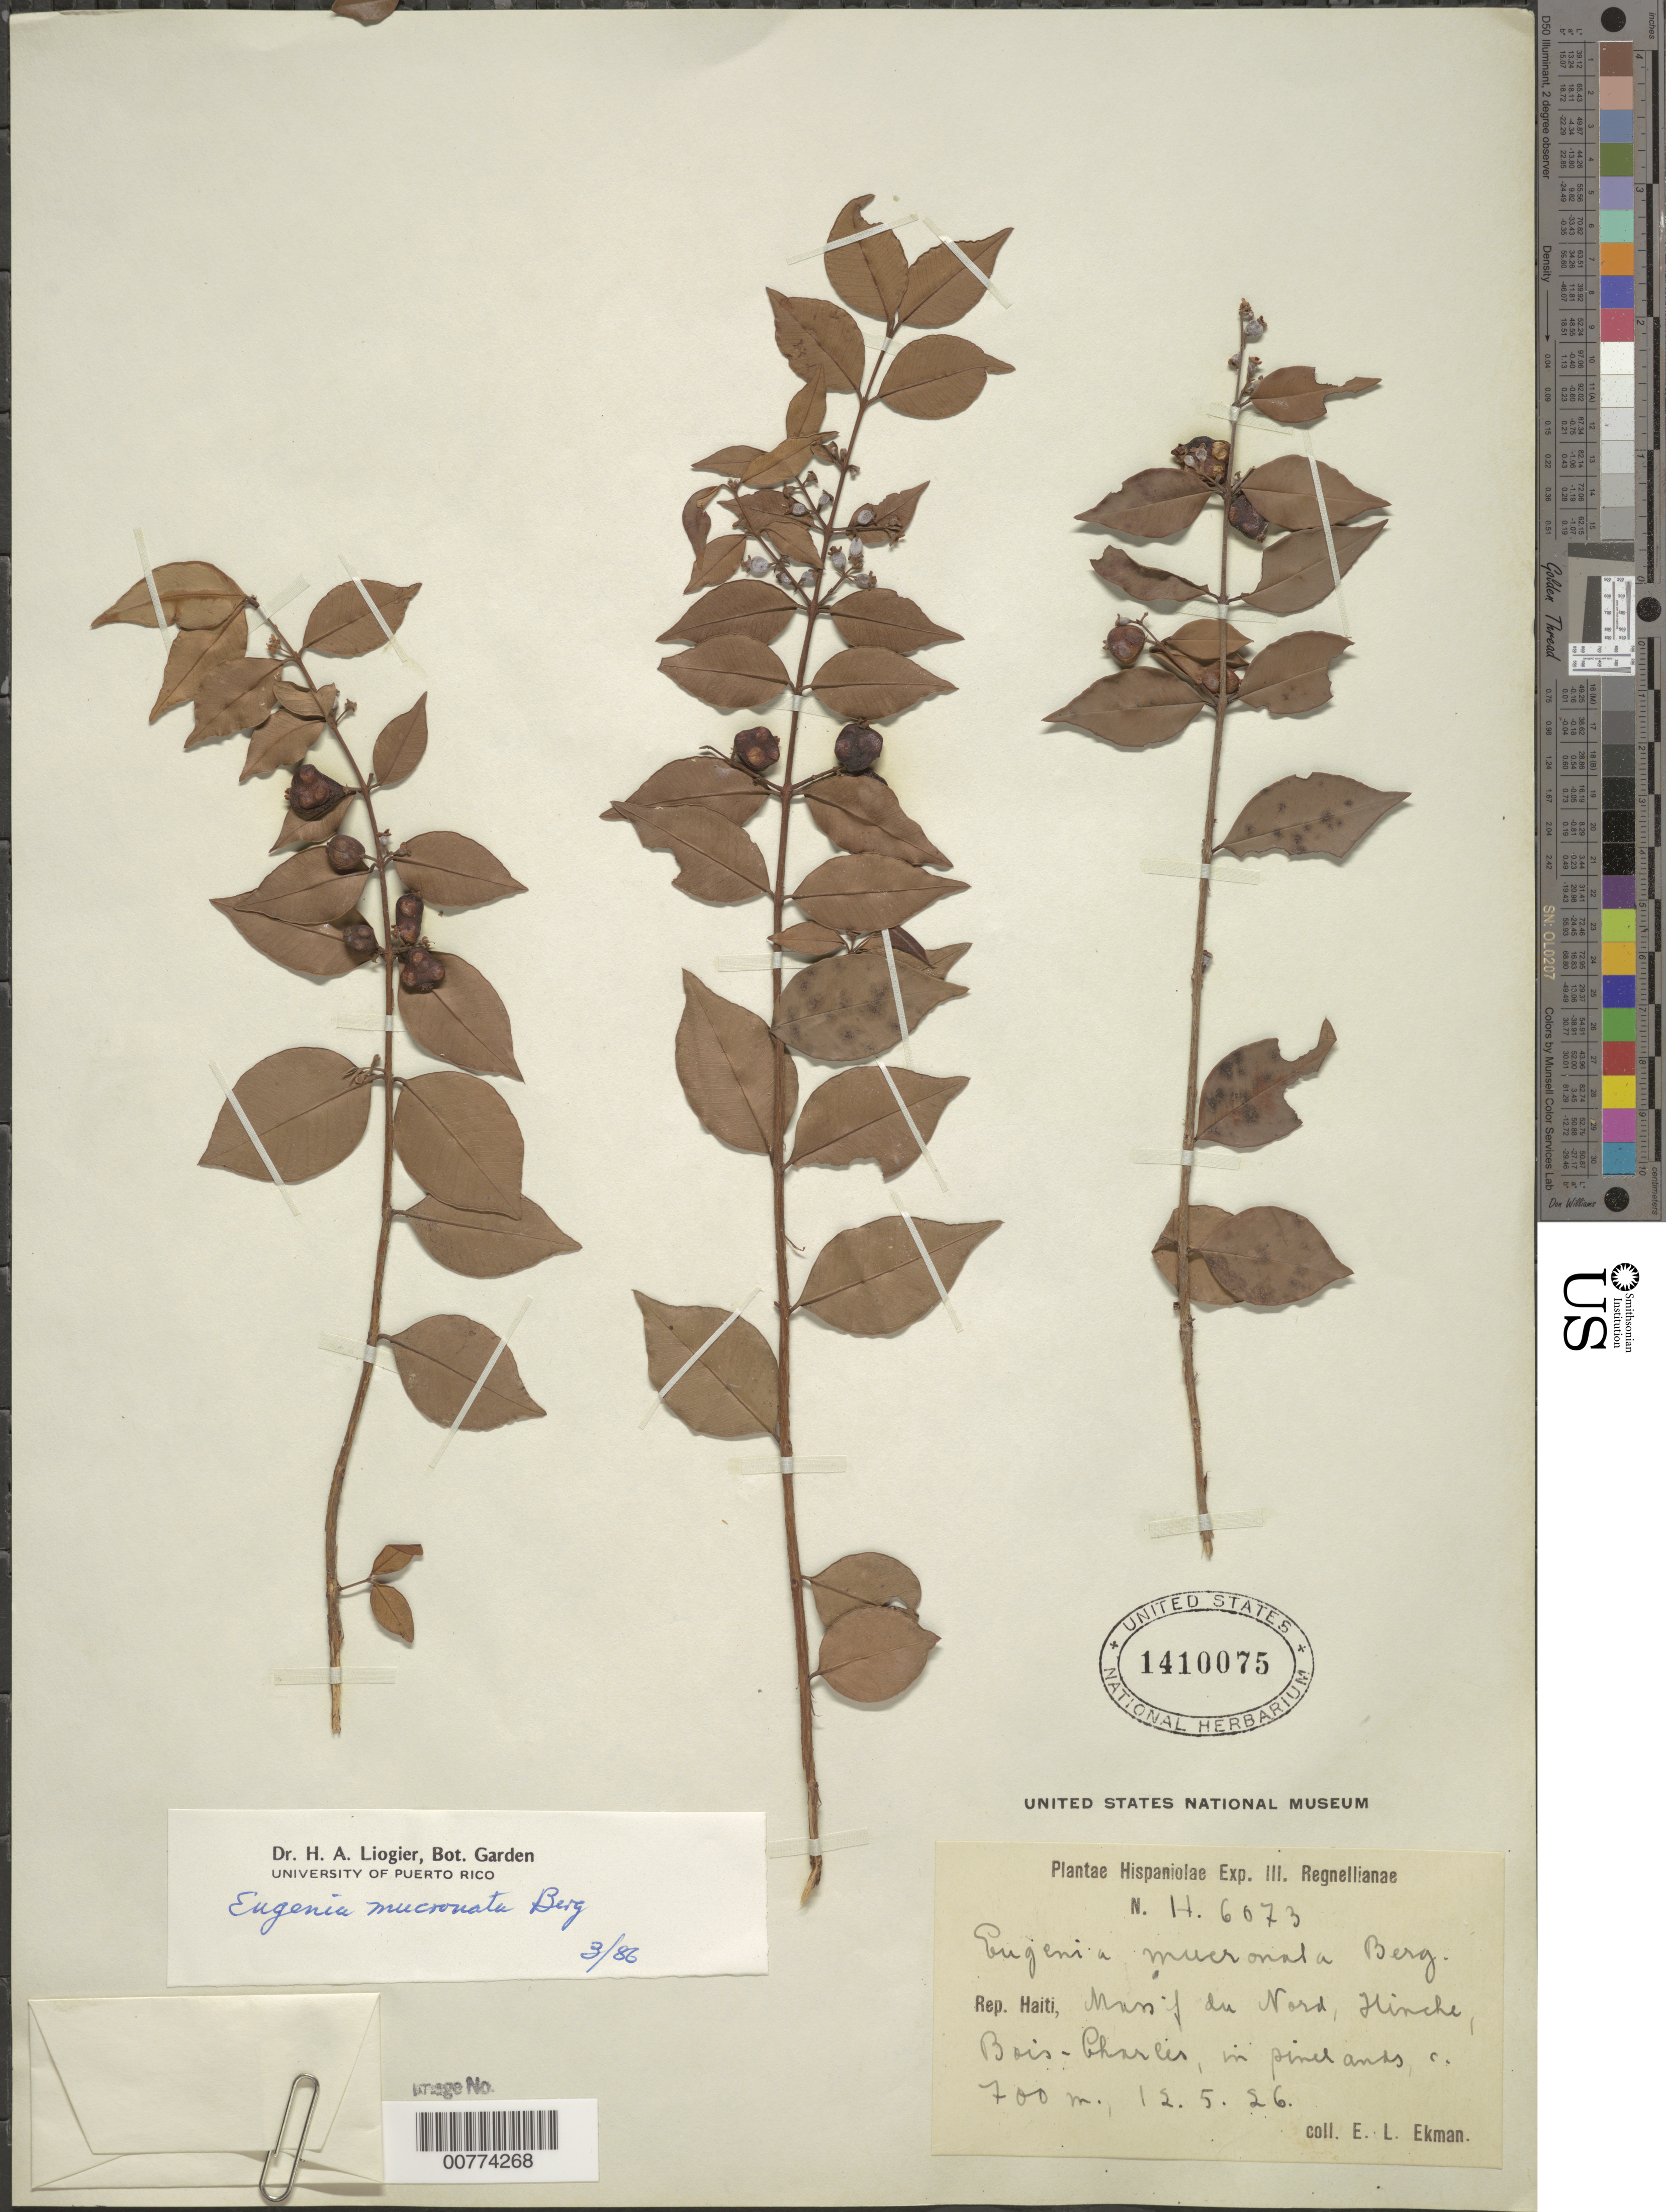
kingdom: Plantae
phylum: Tracheophyta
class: Magnoliopsida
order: Myrtales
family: Myrtaceae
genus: Eugenia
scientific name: Eugenia mucronata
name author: O. Berg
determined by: Liogier, Alain H.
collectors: E. L. Ekman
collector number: H 6073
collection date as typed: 12 May 1926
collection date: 1926-05-12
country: Haiti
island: Hispaniola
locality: Massif du Nord, Hinche, Bois-Charler.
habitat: In pinelands.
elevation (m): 700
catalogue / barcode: US 1410075